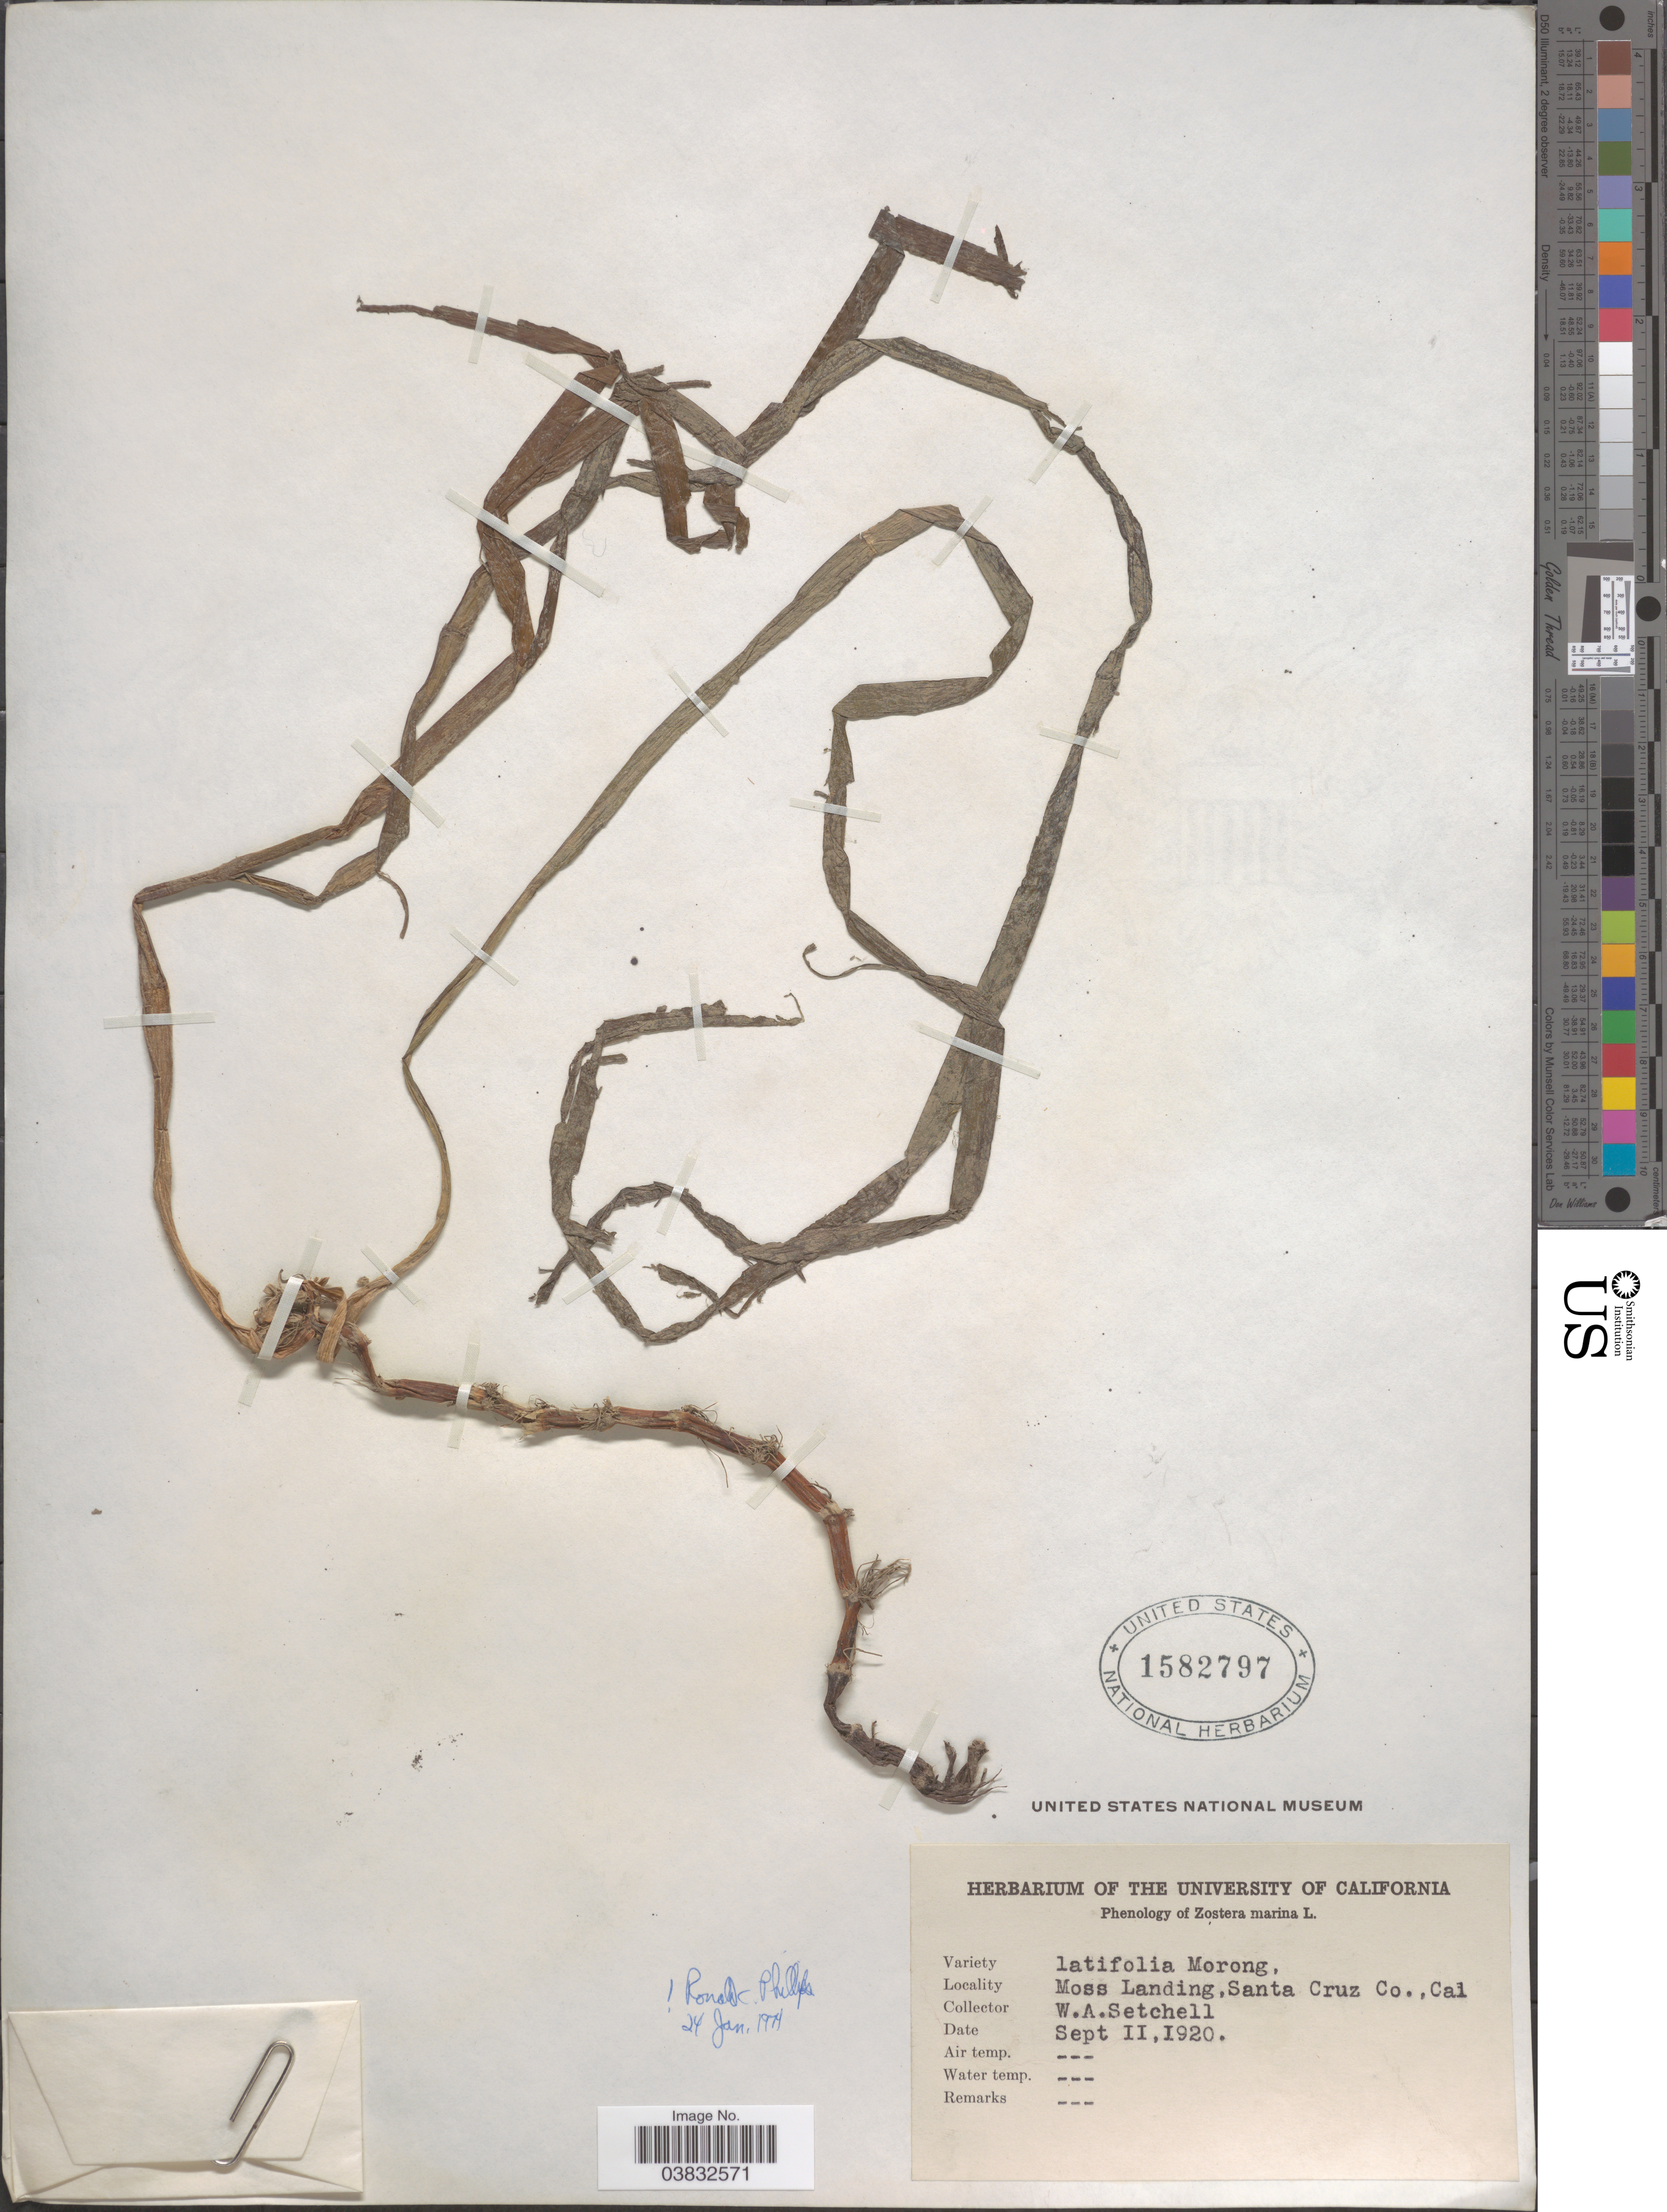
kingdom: Plantae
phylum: Tracheophyta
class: Liliopsida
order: Alismatales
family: Zosteraceae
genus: Zostera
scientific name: Zostera marina var. latifolia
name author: L.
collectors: W. Setchell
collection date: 1920-09-11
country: United States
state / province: California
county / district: Santa Cruz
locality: Moss Landing, Santa Cruz Co.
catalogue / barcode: US 1582797